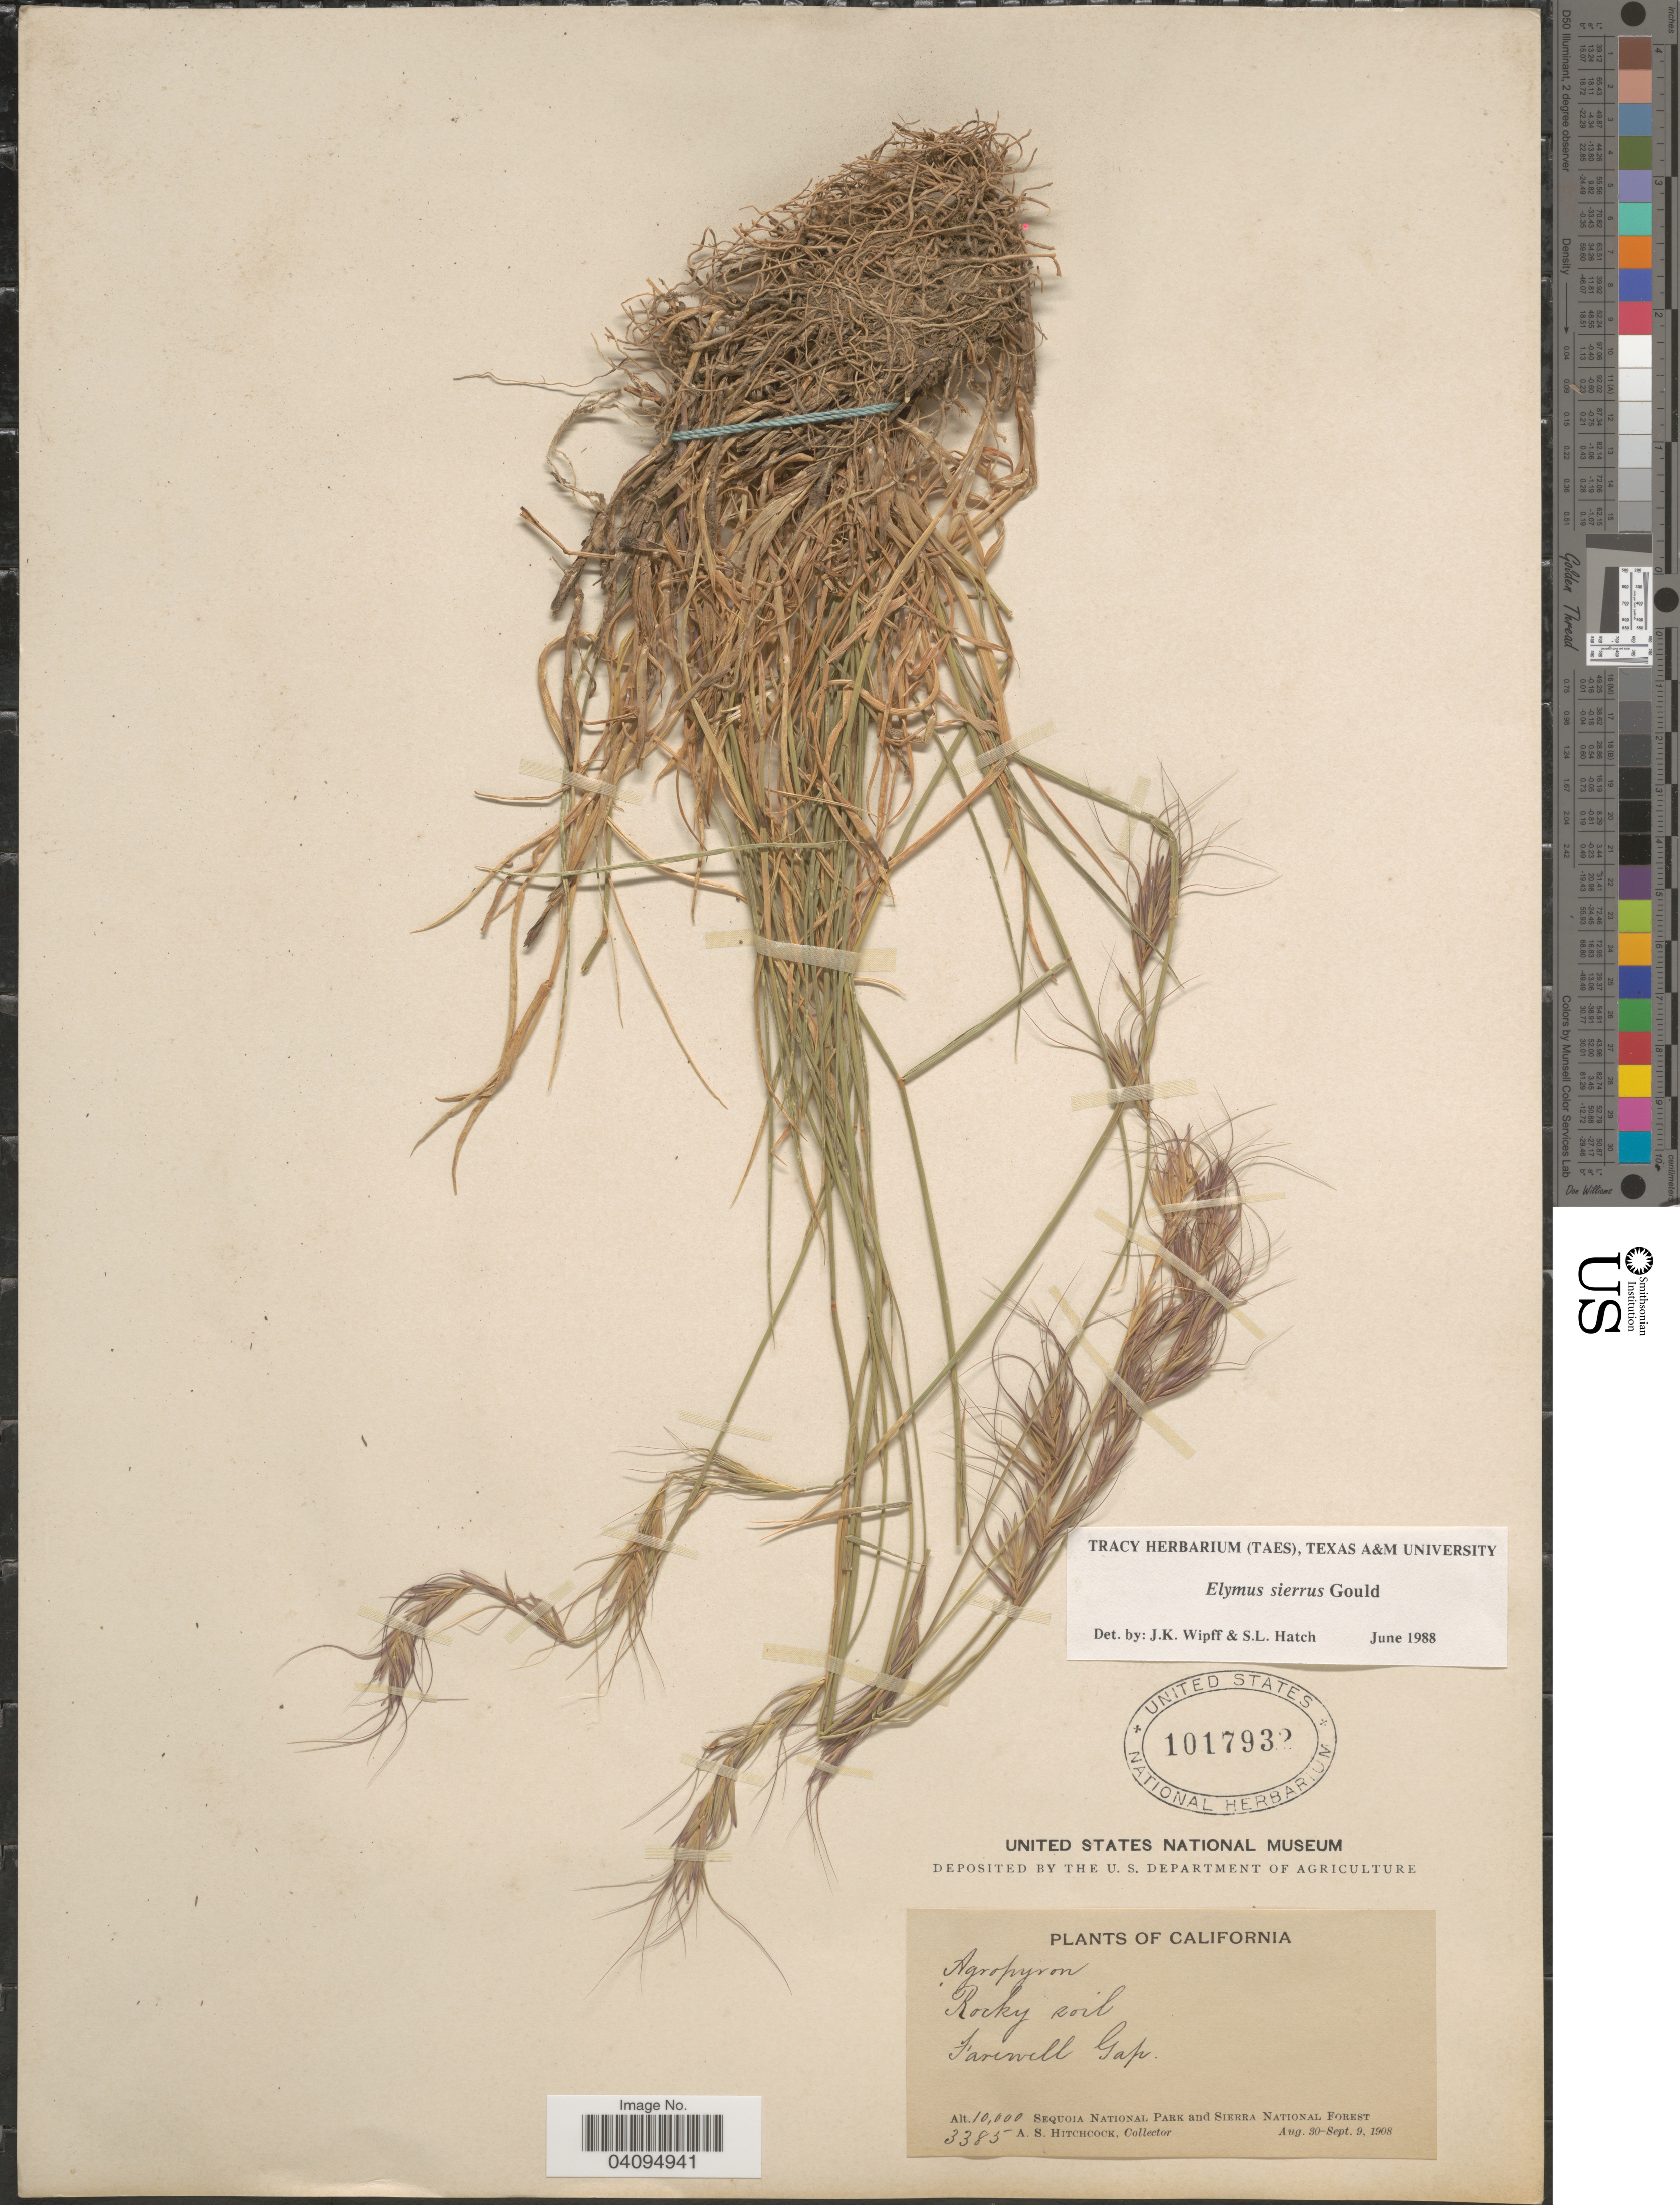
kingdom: Plantae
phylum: Tracheophyta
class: Liliopsida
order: Poales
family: Poaceae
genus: Elymus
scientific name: Elymus sierrae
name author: Gould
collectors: A. S. Hitchcock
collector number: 3385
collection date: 1908-08-30/1908-09-09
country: United States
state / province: California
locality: Farewell Gap. Sequoia National Park and Sierra National Forest.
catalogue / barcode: US 1017932